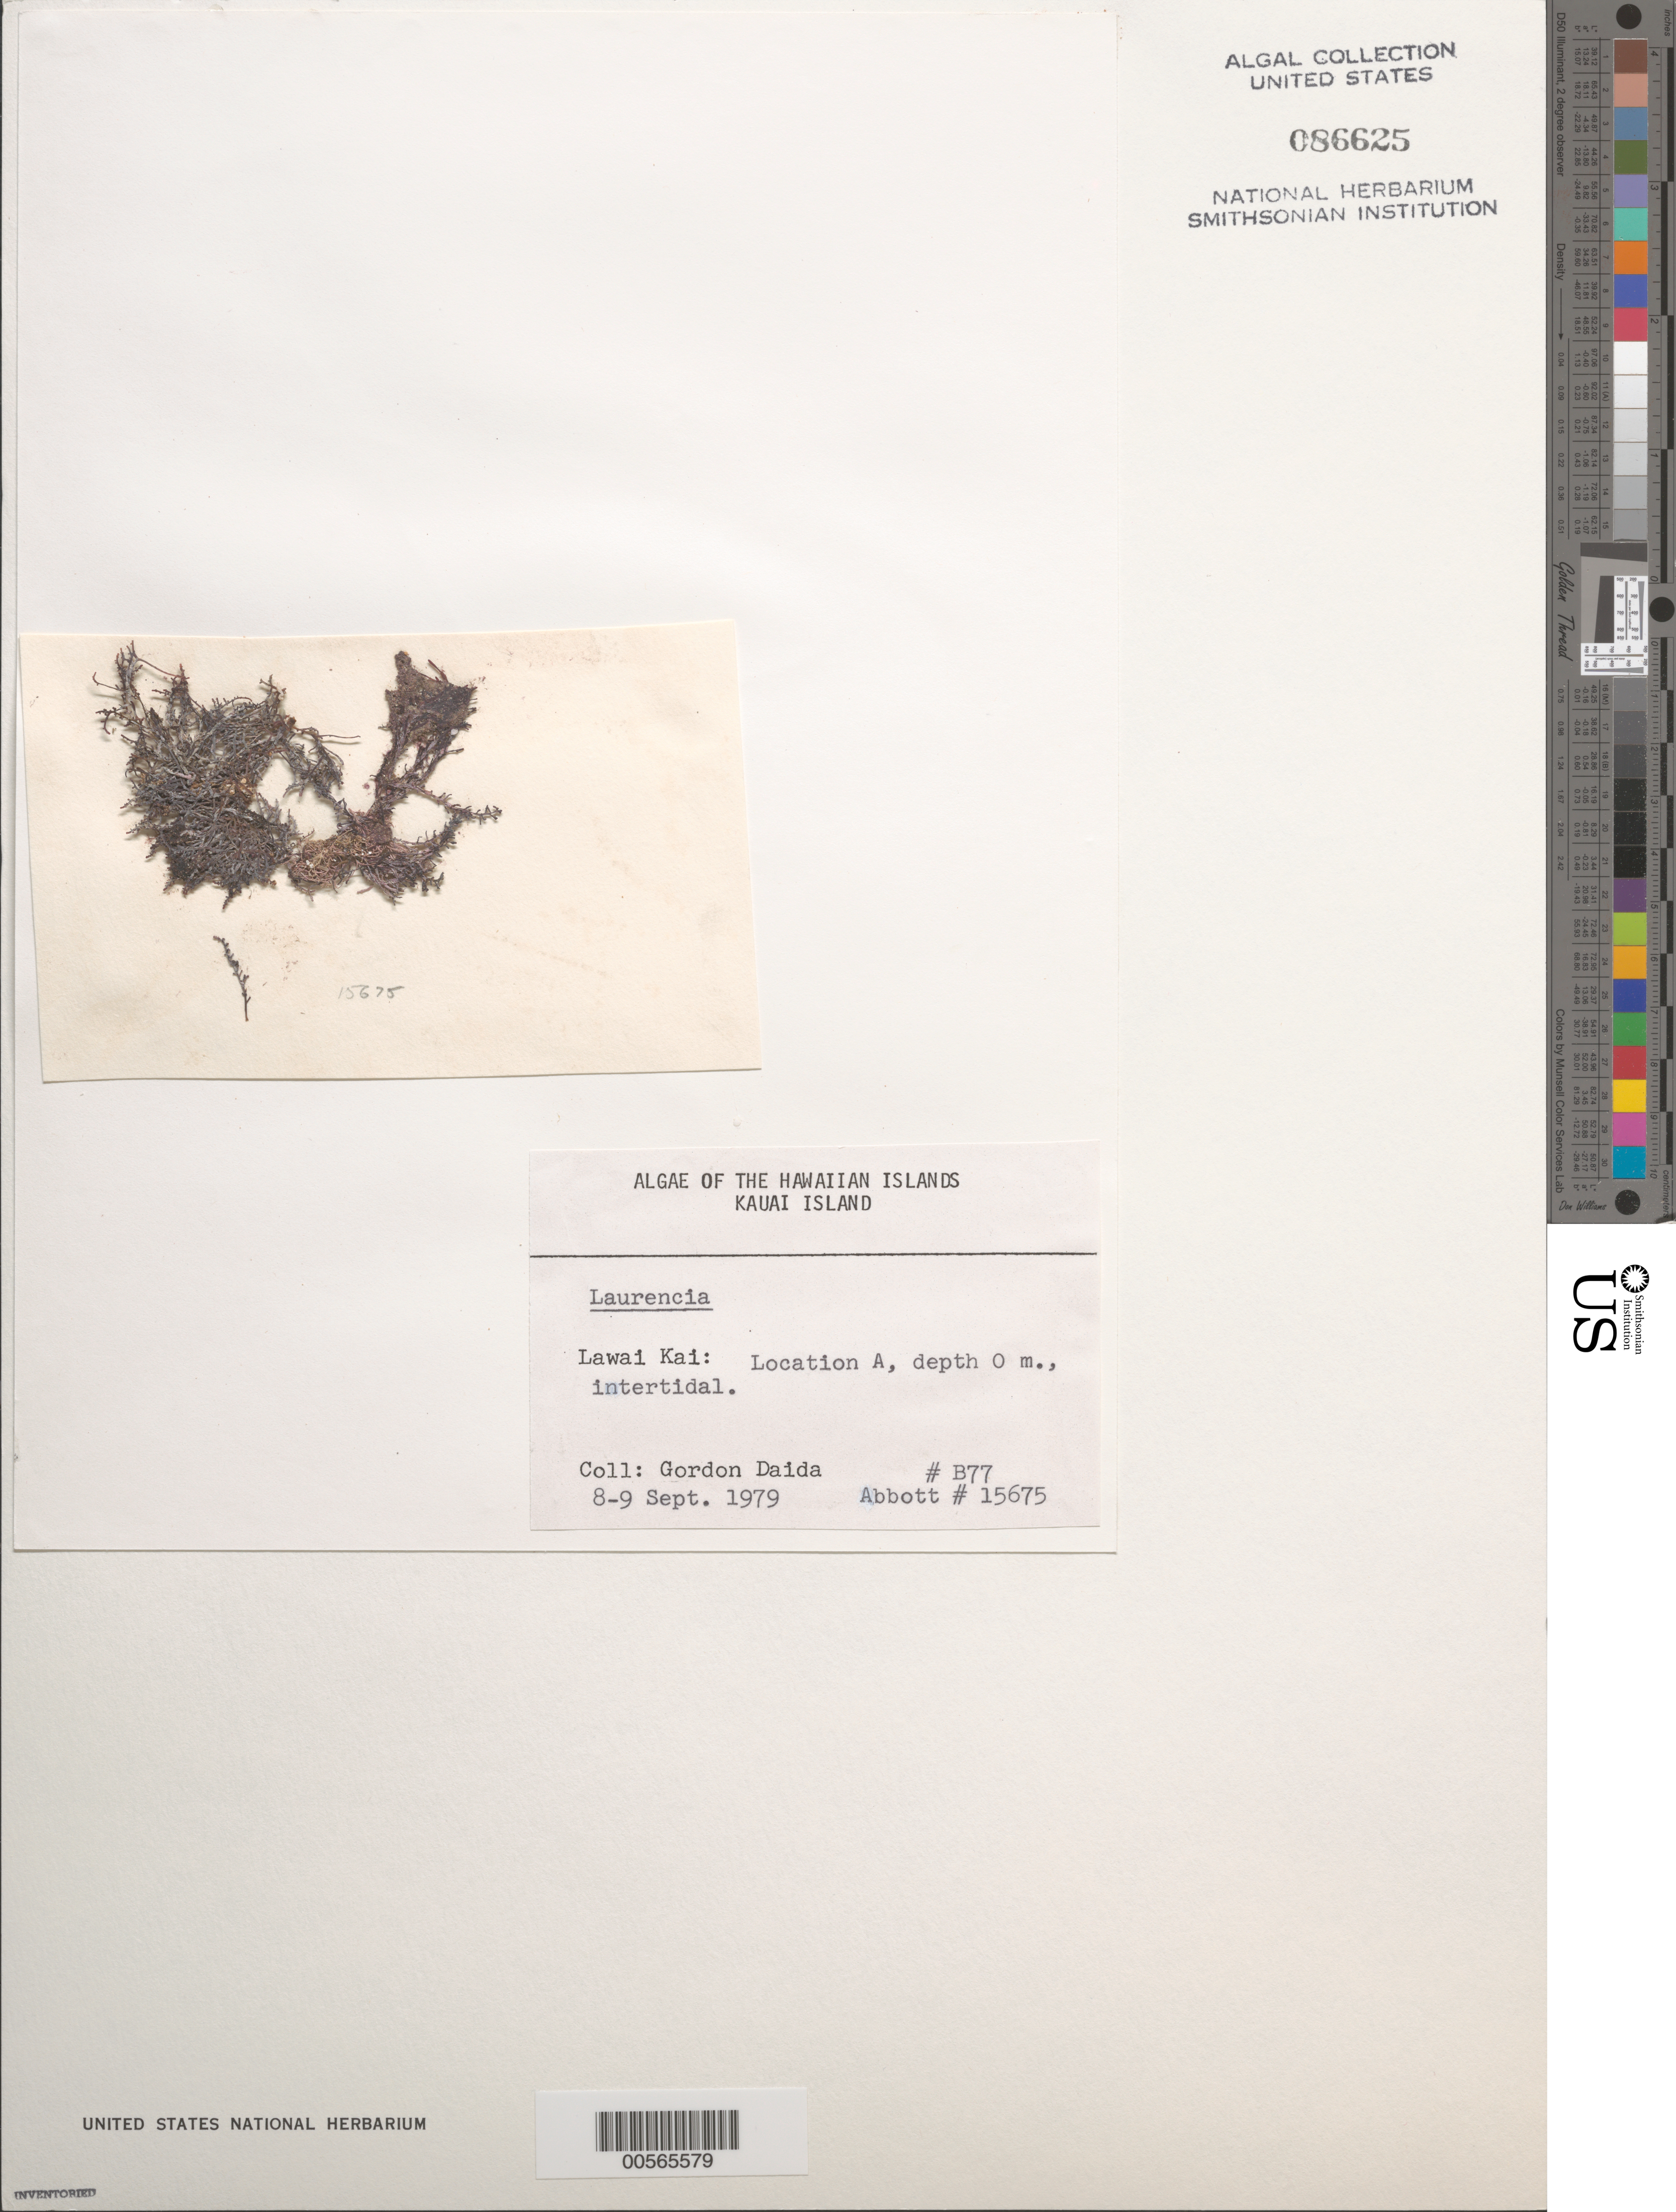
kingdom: Plantae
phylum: Rhodophyta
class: Florideophyceae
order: Ceramiales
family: Rhodomelaceae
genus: Laurencia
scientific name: Laurencia sp.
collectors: G. Daida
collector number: B77 & IAA 15675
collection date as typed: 08 Sep 1979 to 09 Sep 1979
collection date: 1979-09-08/1979-09-09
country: United States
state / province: Hawaii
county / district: Kaui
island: Kaua'i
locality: Lawai Kai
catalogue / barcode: US 86625